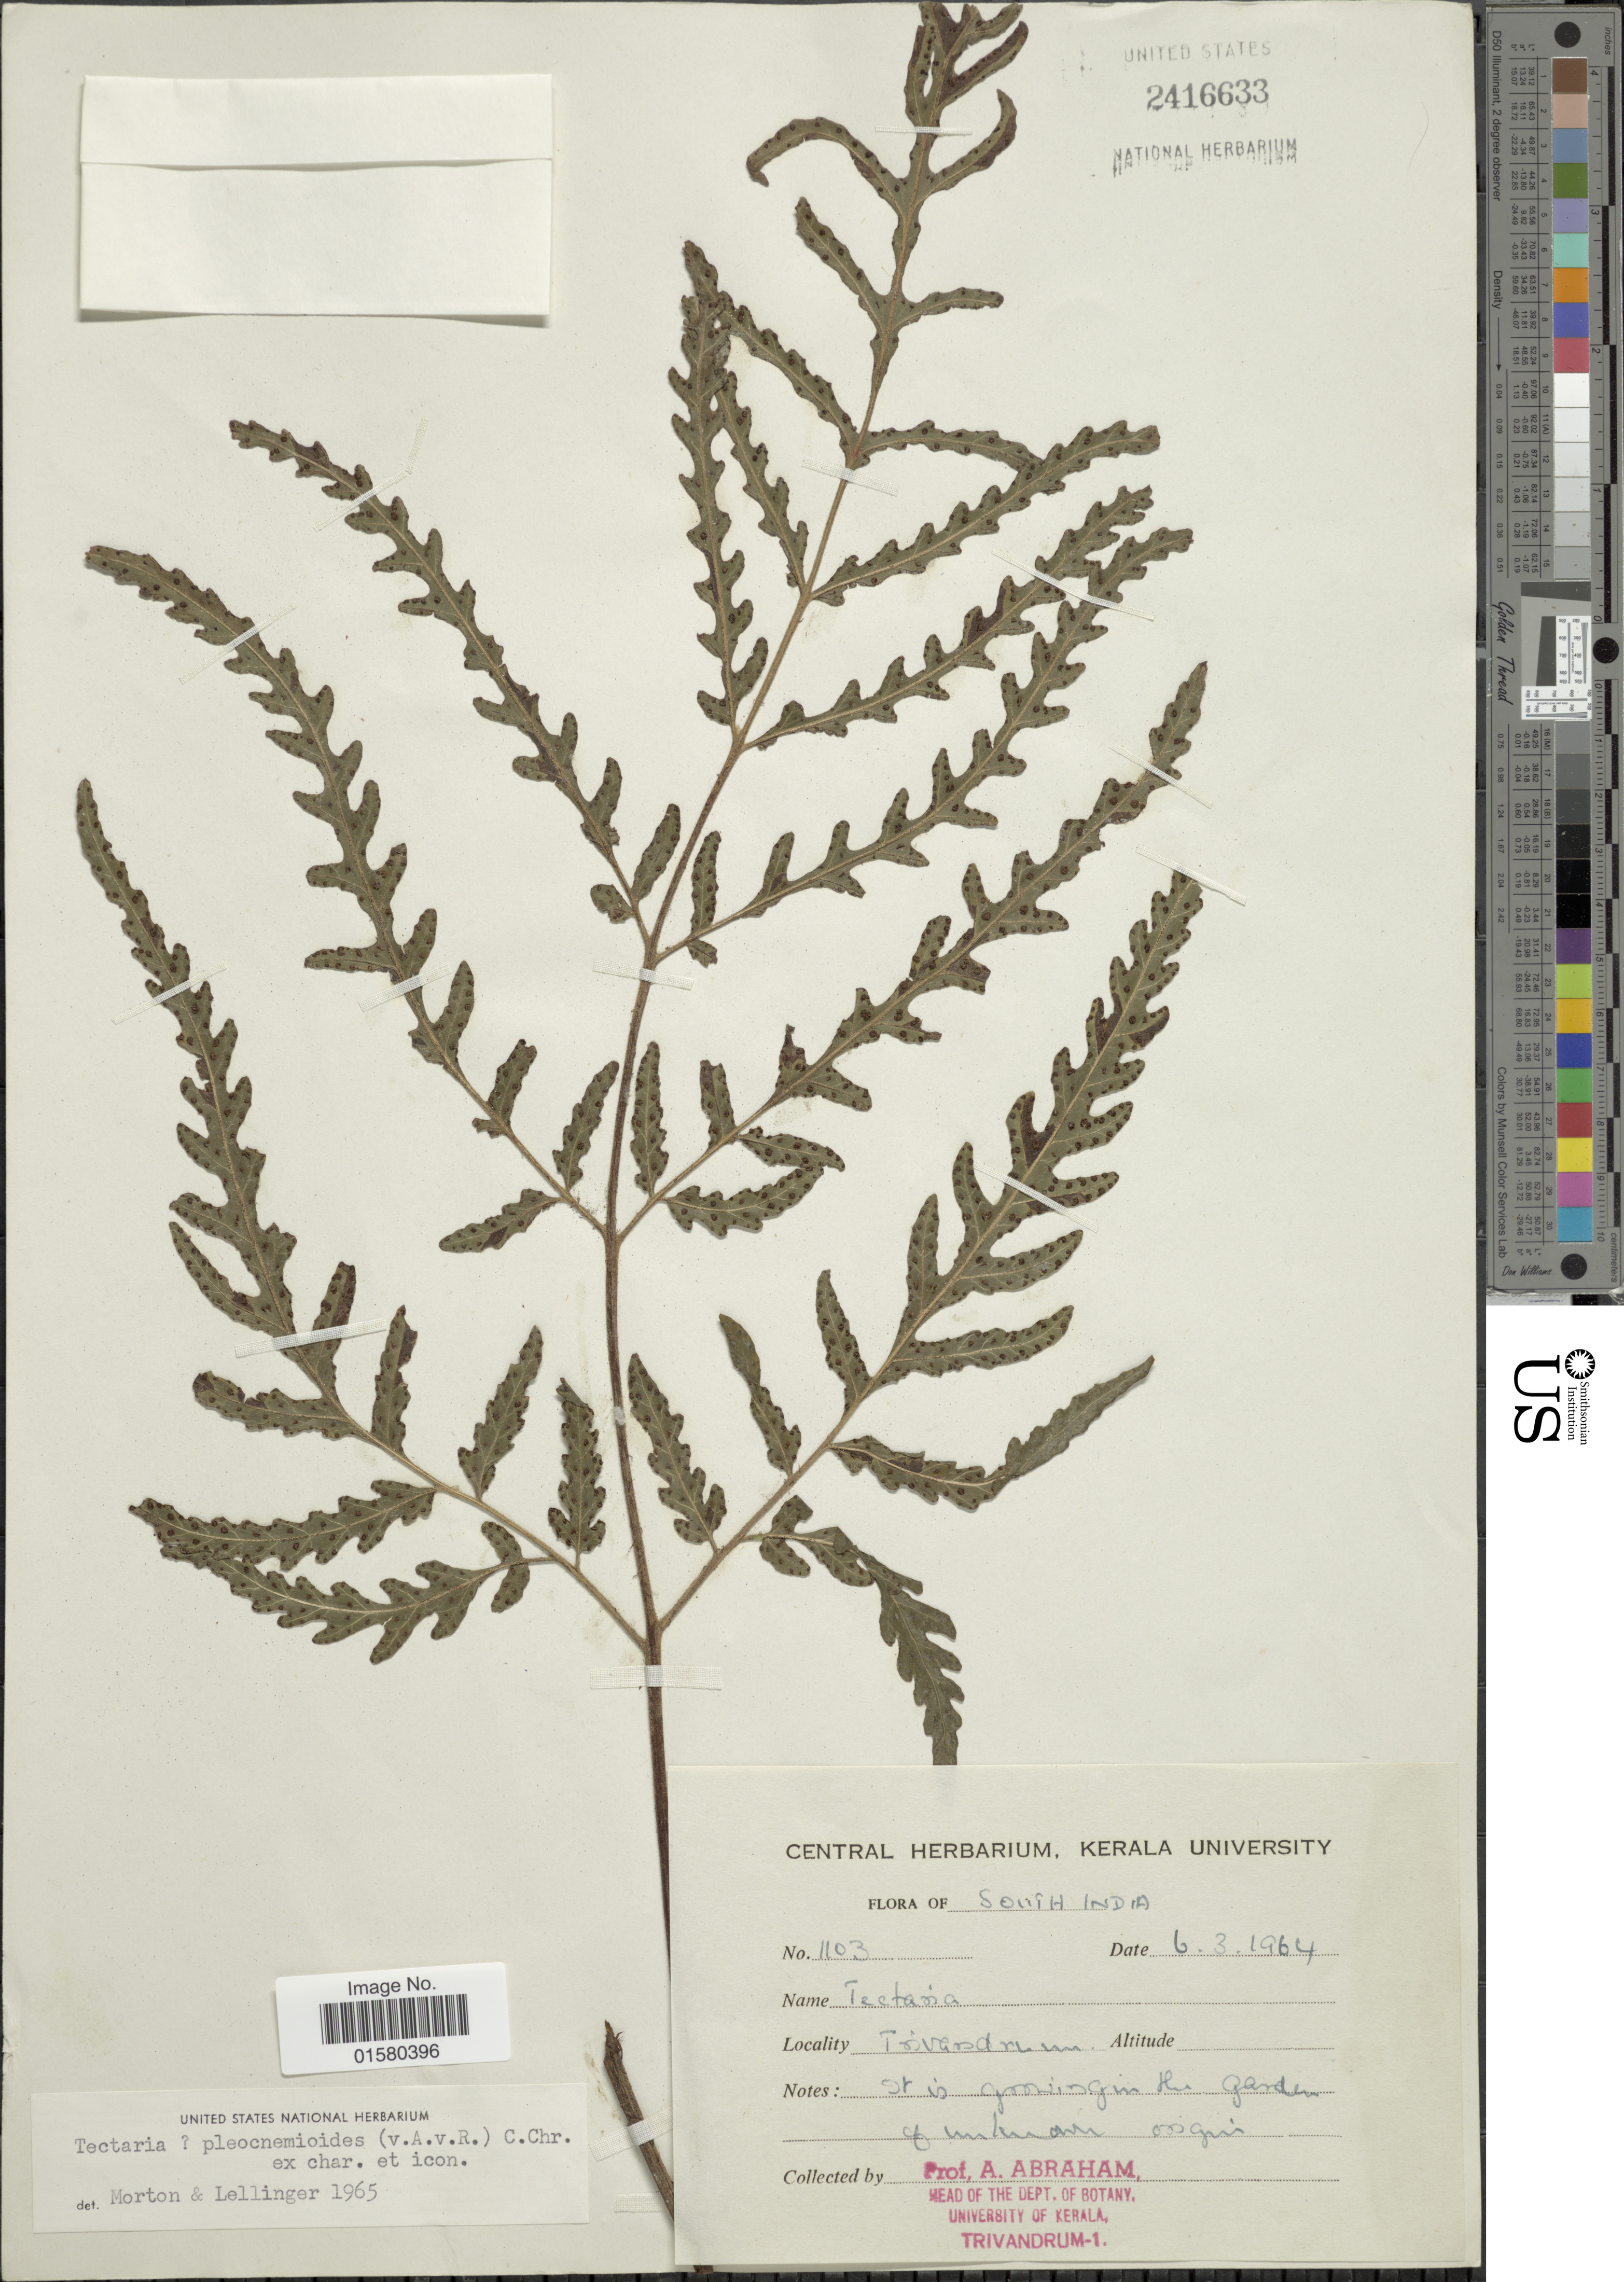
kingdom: Plantae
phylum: Tracheophyta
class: Polypodiopsida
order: Polypodiales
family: Tectariaceae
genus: Tectaria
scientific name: Tectaria pleocnemioides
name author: (Alderw.) C. Chr.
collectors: A. Abraham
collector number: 1103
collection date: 1964-03-06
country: India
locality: South India, Tisvandrum, growing in the garden of imkam orgin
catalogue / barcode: US 2416633